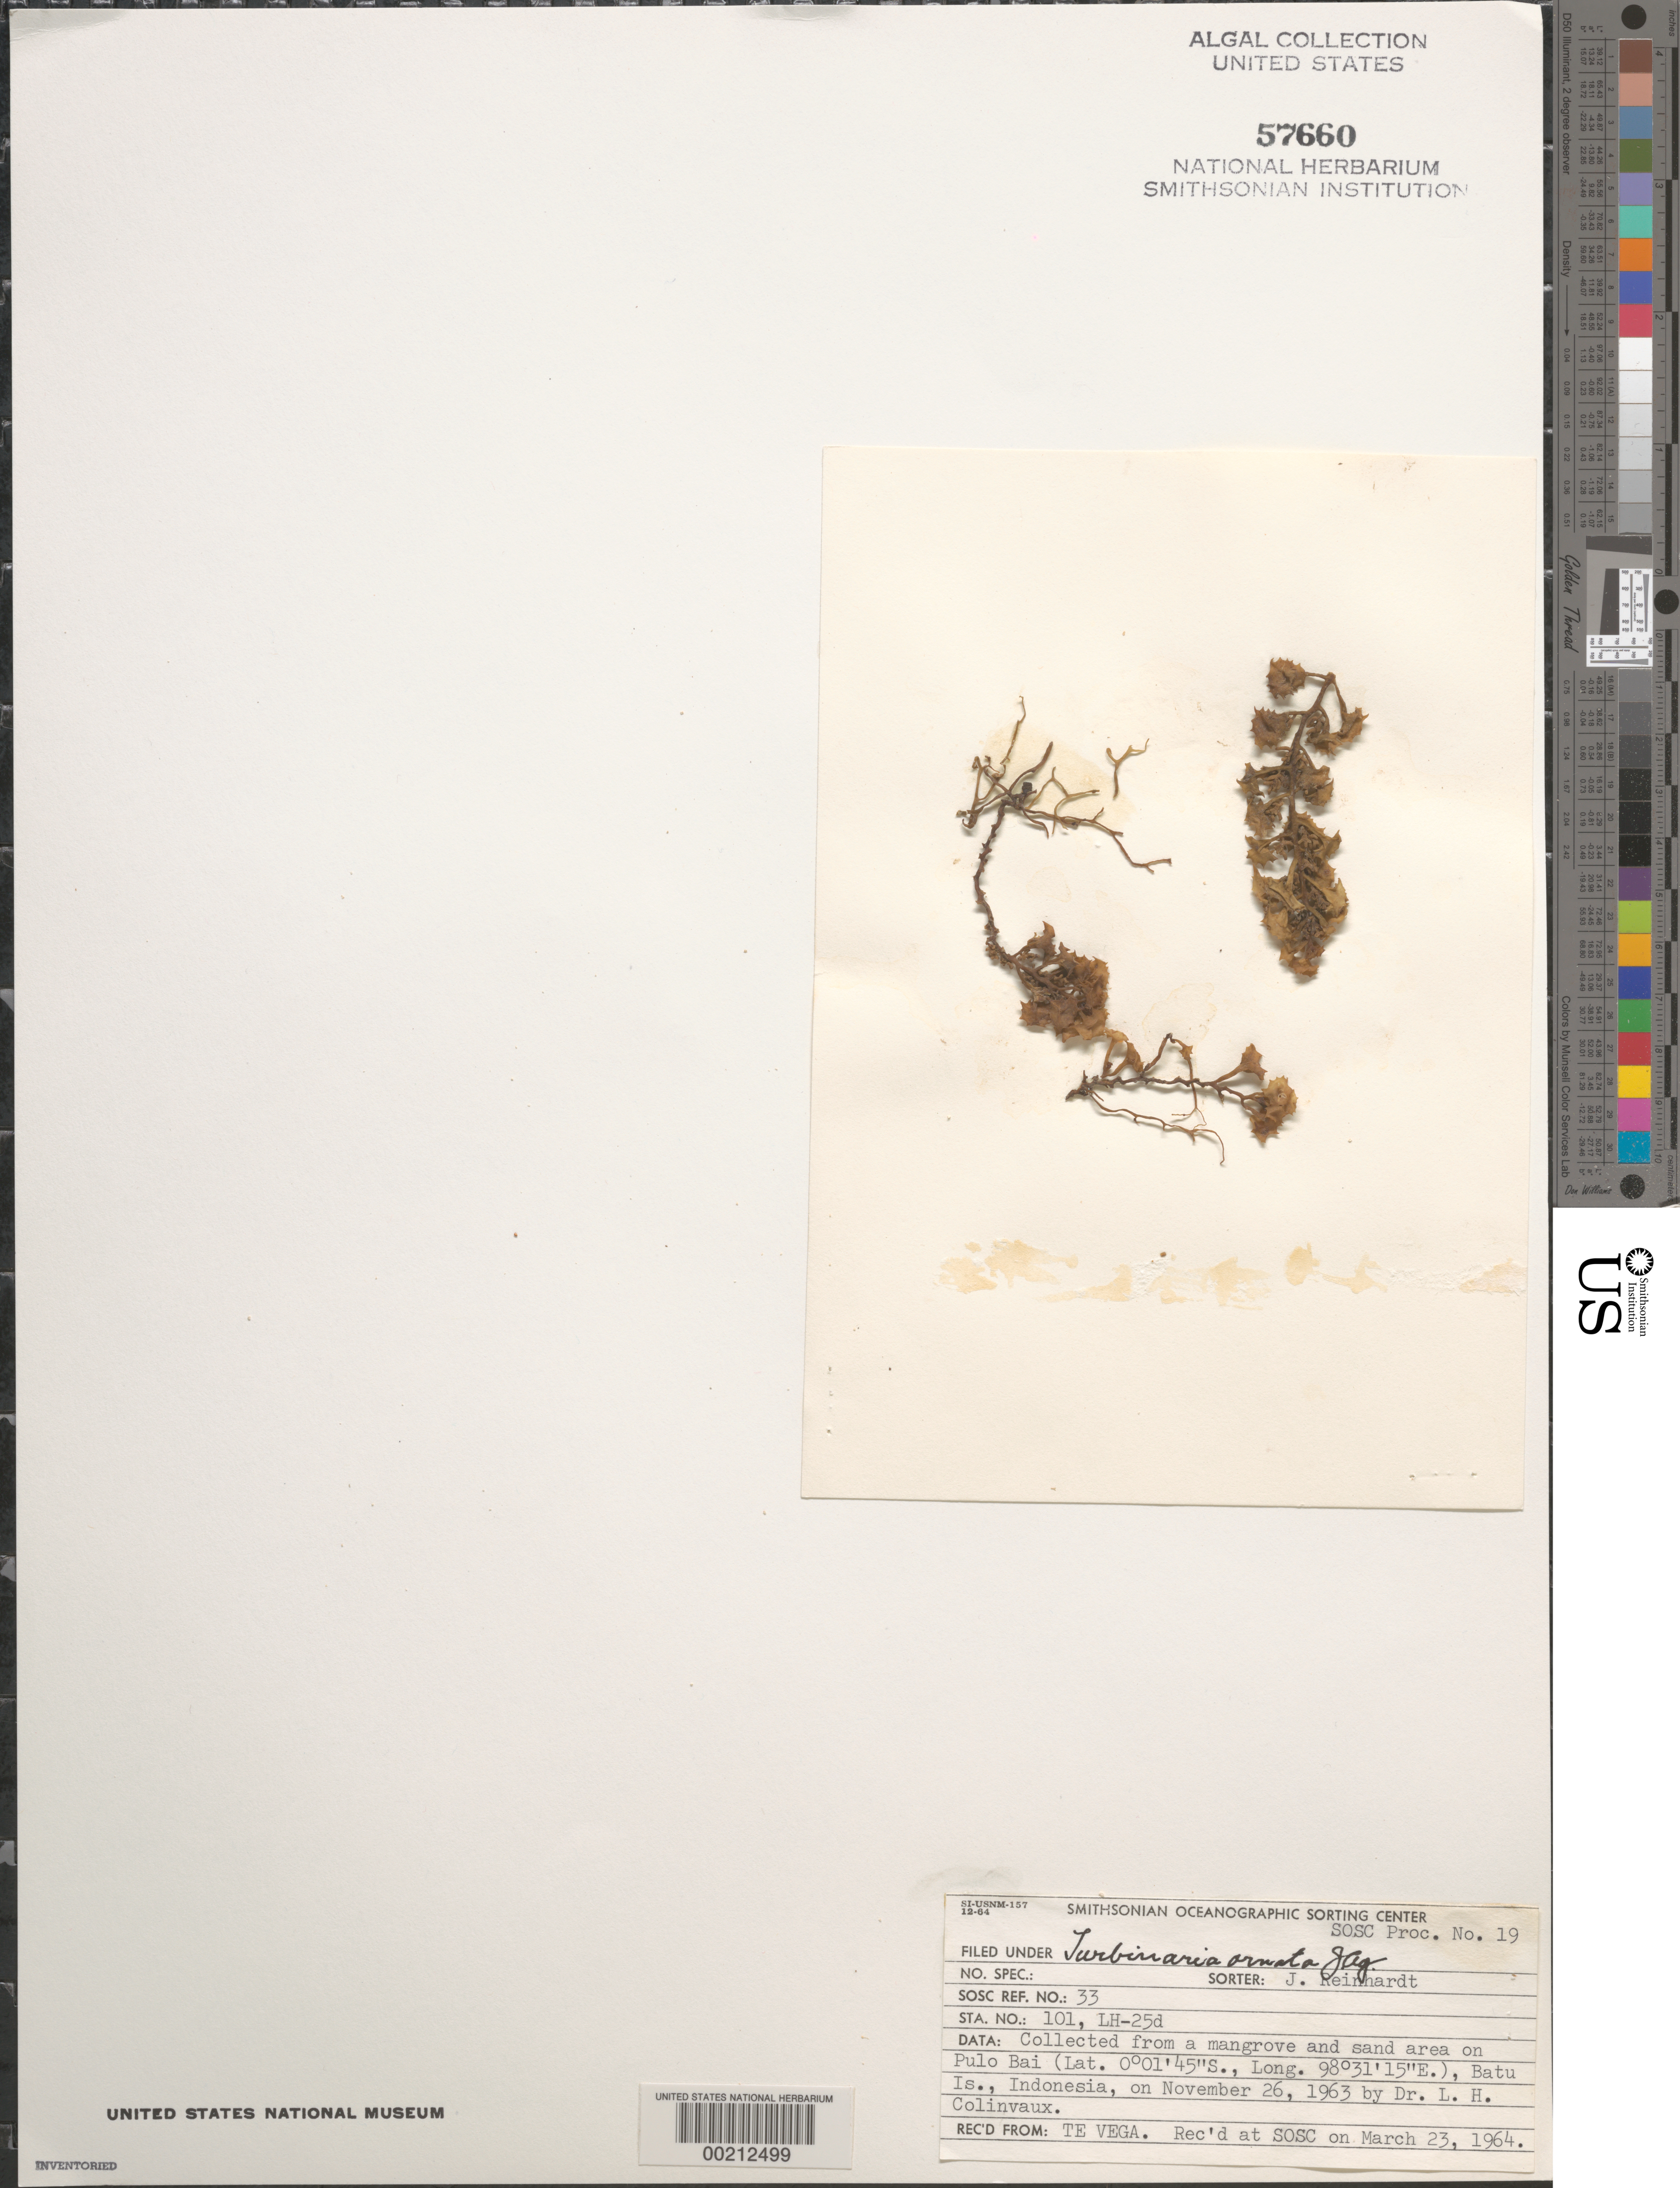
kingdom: Chromista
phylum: Ochrophyta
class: Phaeophyceae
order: Fucales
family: Sargassaceae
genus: Turbinaria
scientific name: Turbinaria ornata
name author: (Turner) J. Agardh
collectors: L. Hillis-Colinvaux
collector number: Lh-25d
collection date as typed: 26 Nov 1963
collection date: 1963-11-26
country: Indonesia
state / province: Sumatra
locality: Pulo bai, batu islands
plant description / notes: Te Vega Cruise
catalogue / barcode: US 57660